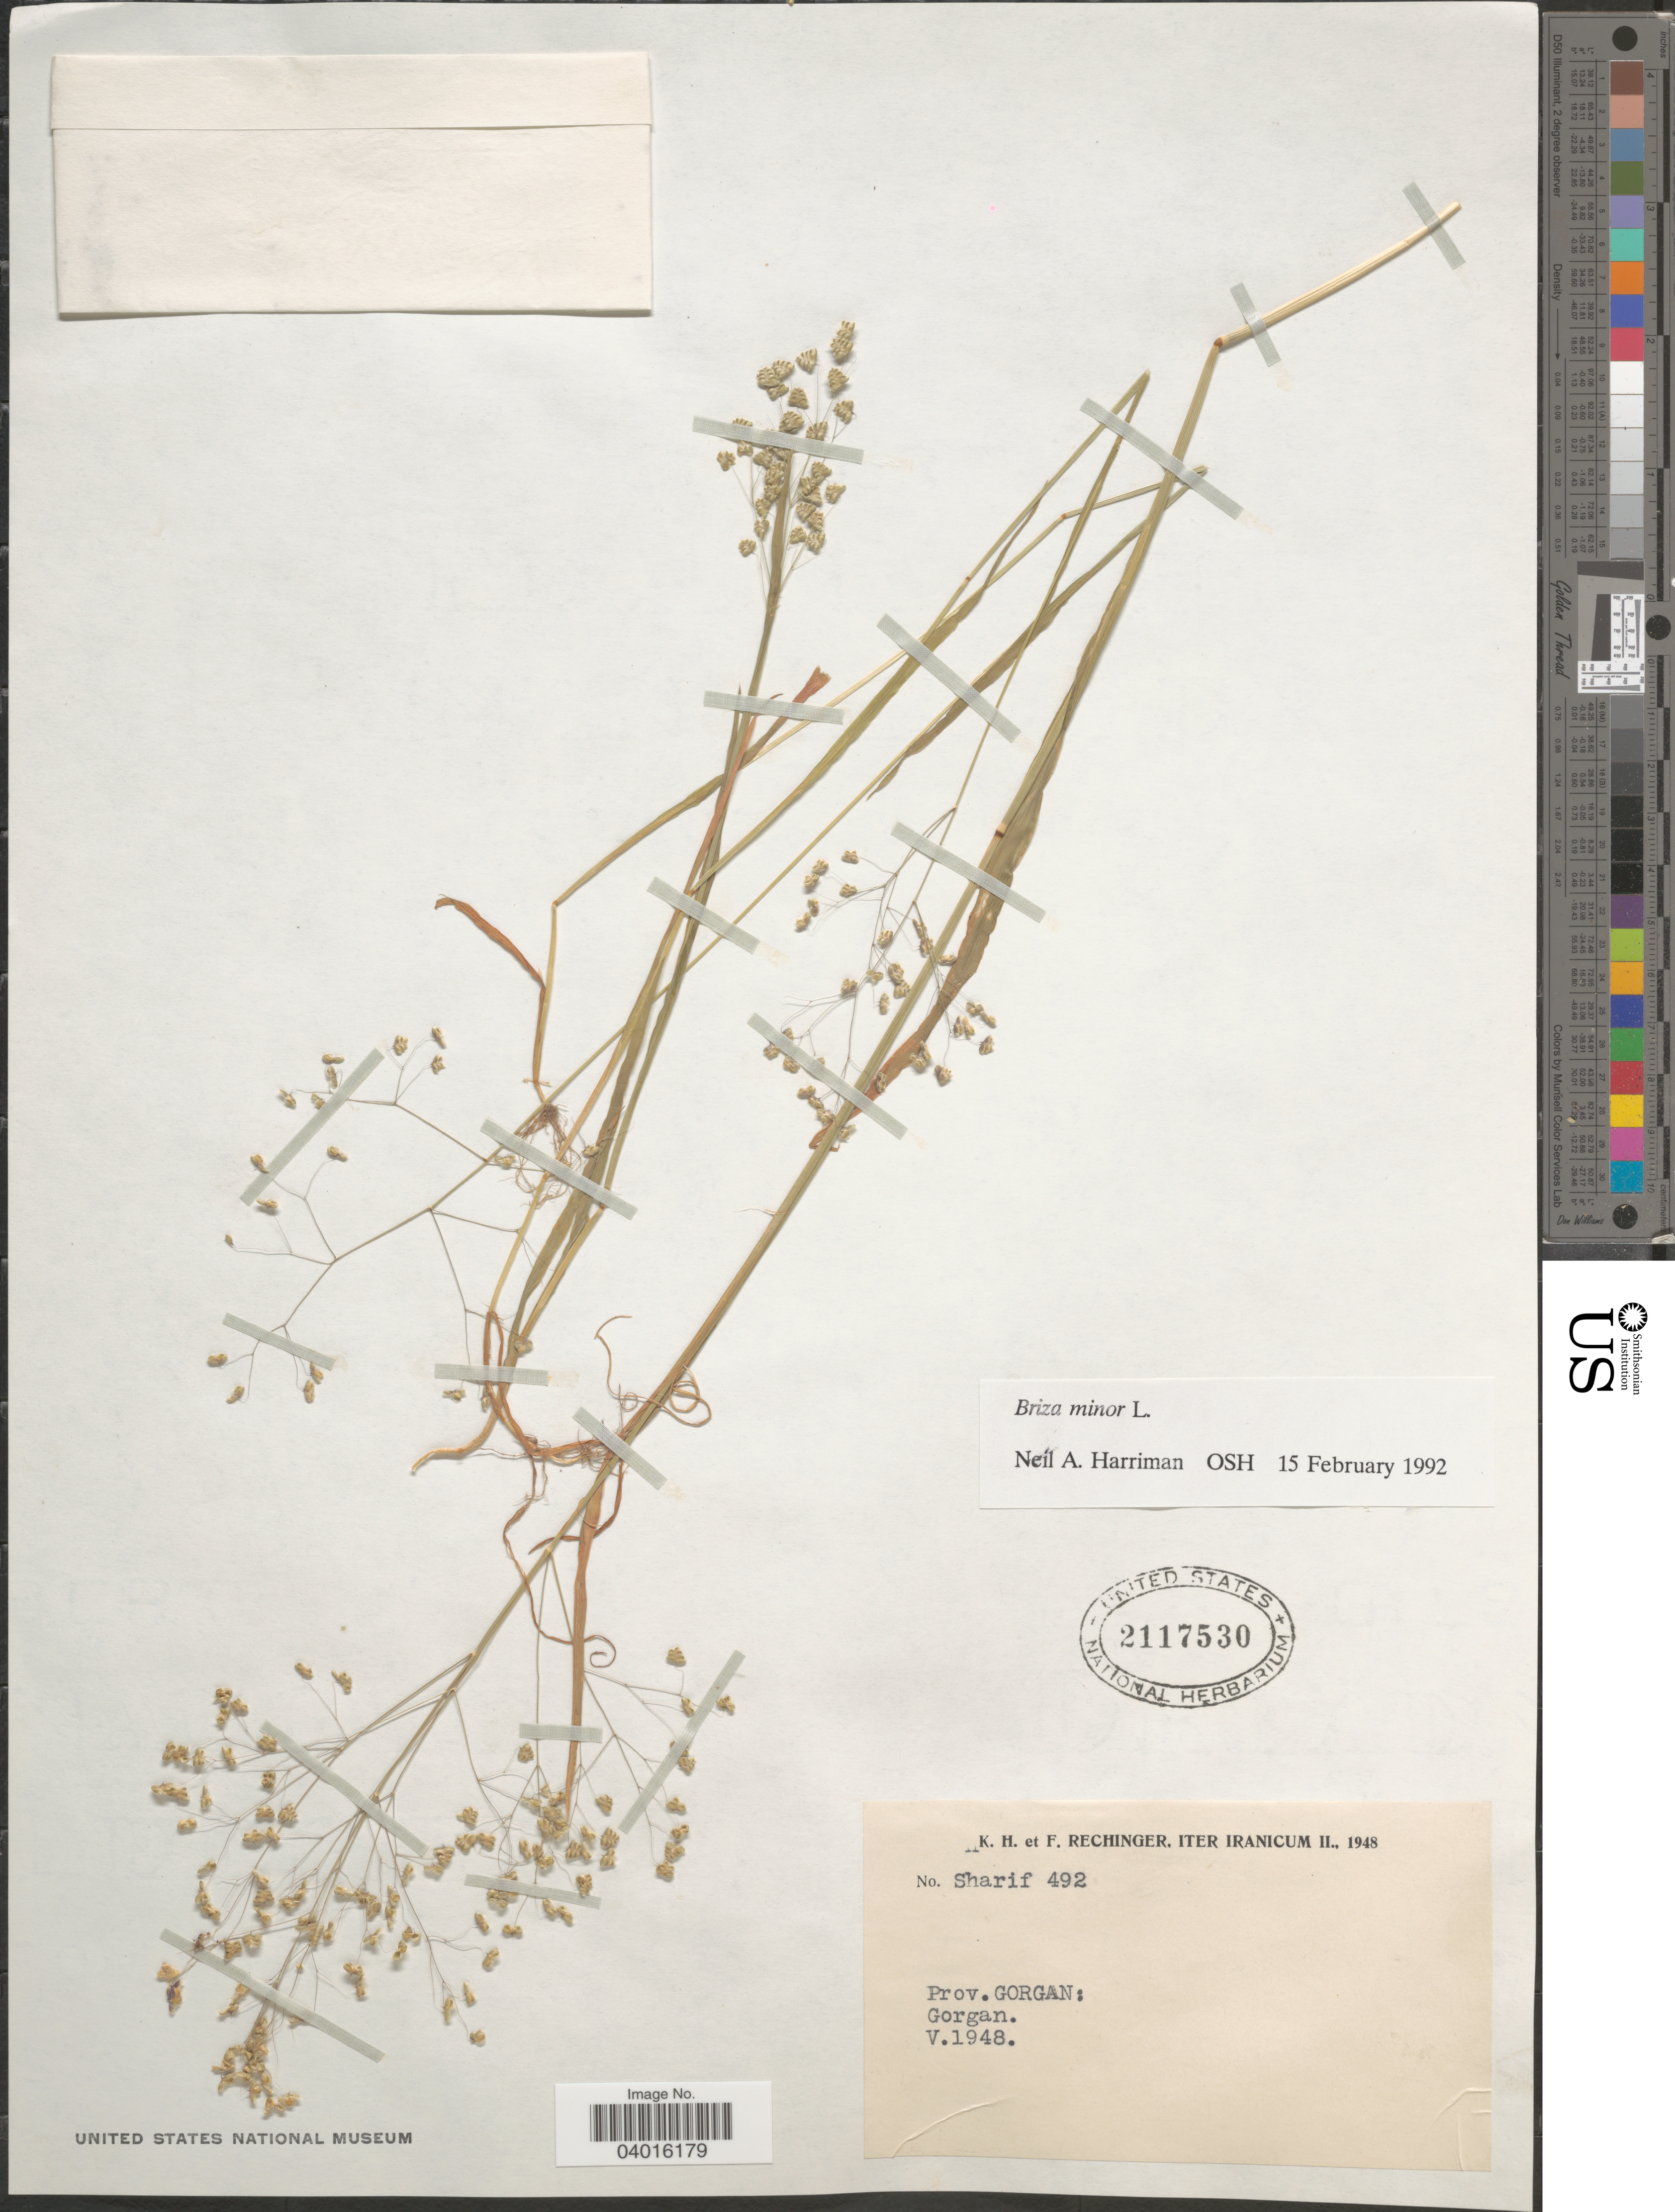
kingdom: Plantae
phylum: Tracheophyta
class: Liliopsida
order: Poales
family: Poaceae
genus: Briza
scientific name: Briza minor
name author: L.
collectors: K. H. Rechinger & F. Rechinger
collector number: Sharif 492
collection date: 1948-05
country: Iran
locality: Iter Iranicum. Prov. Gorgan: Gorgan.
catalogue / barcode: US 2117530